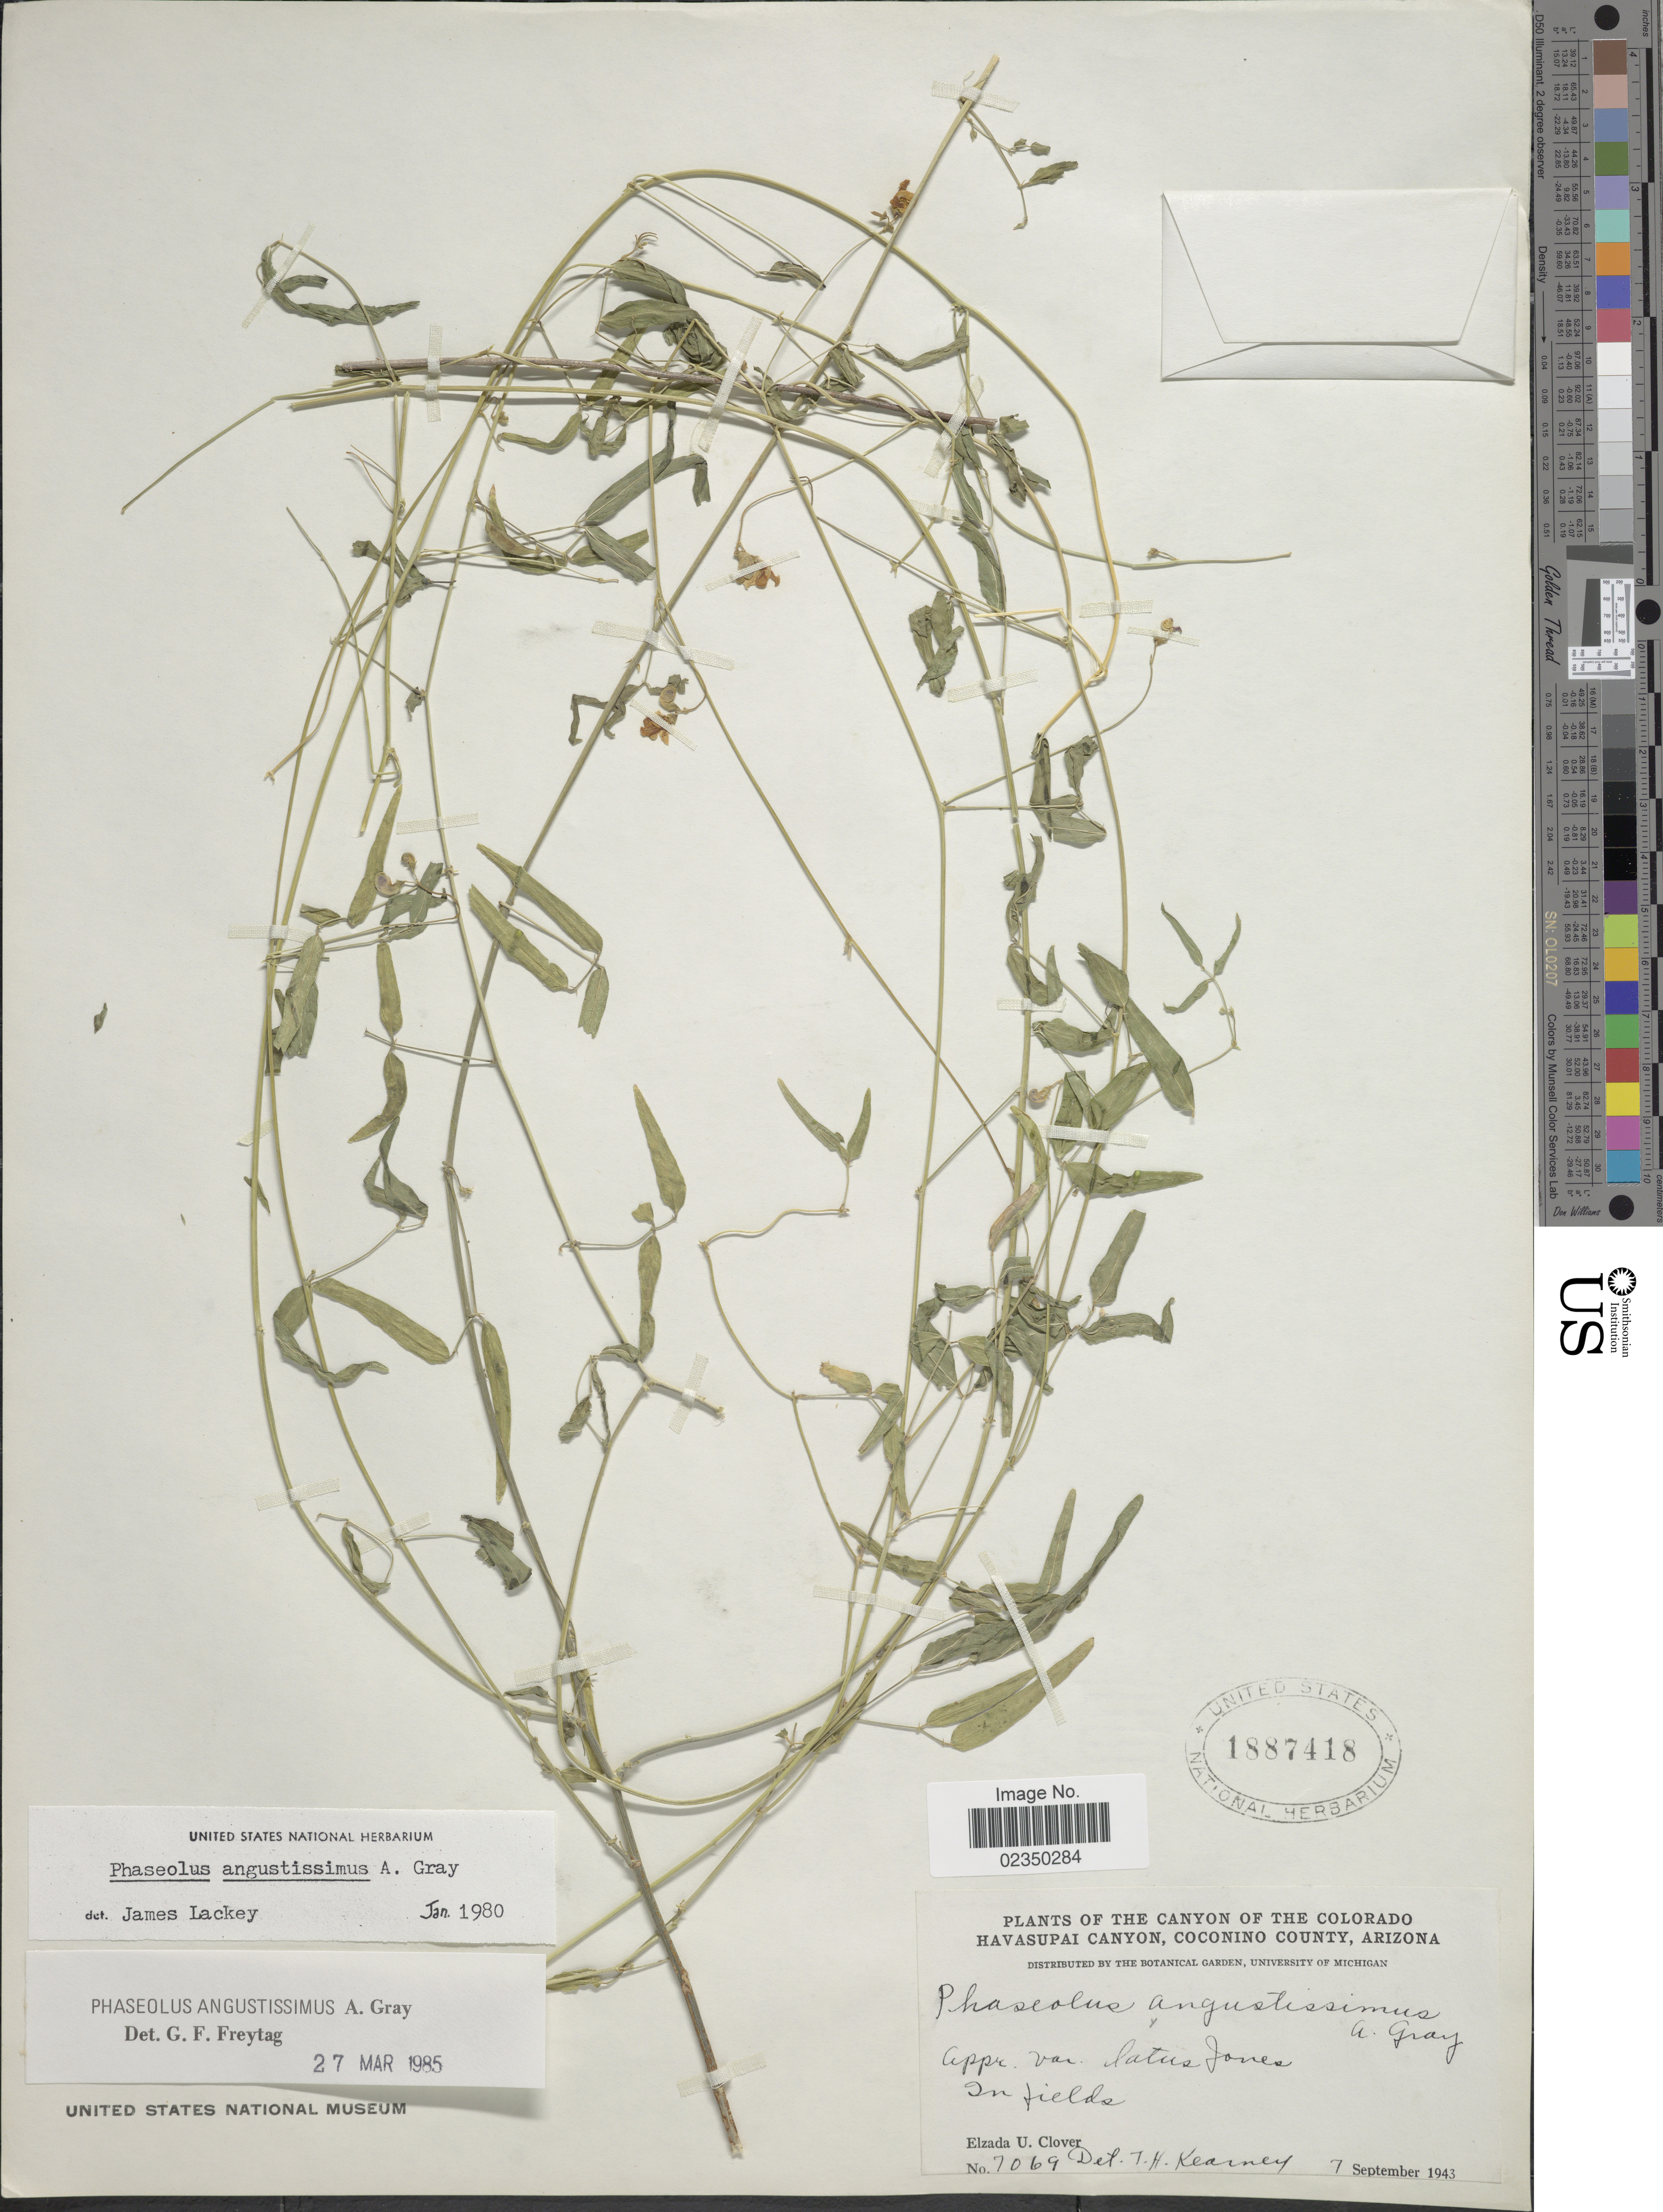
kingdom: Plantae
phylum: Tracheophyta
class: Magnoliopsida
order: Fabales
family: Fabaceae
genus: Phaseolus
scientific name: Phaseolus angustissimus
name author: A. Gray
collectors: E. U. Clover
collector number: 7069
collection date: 1943-09-07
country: United States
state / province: Arizona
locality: The Canyon of the Colorado Havasupai Canyon, Coconino County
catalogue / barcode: US 1887418